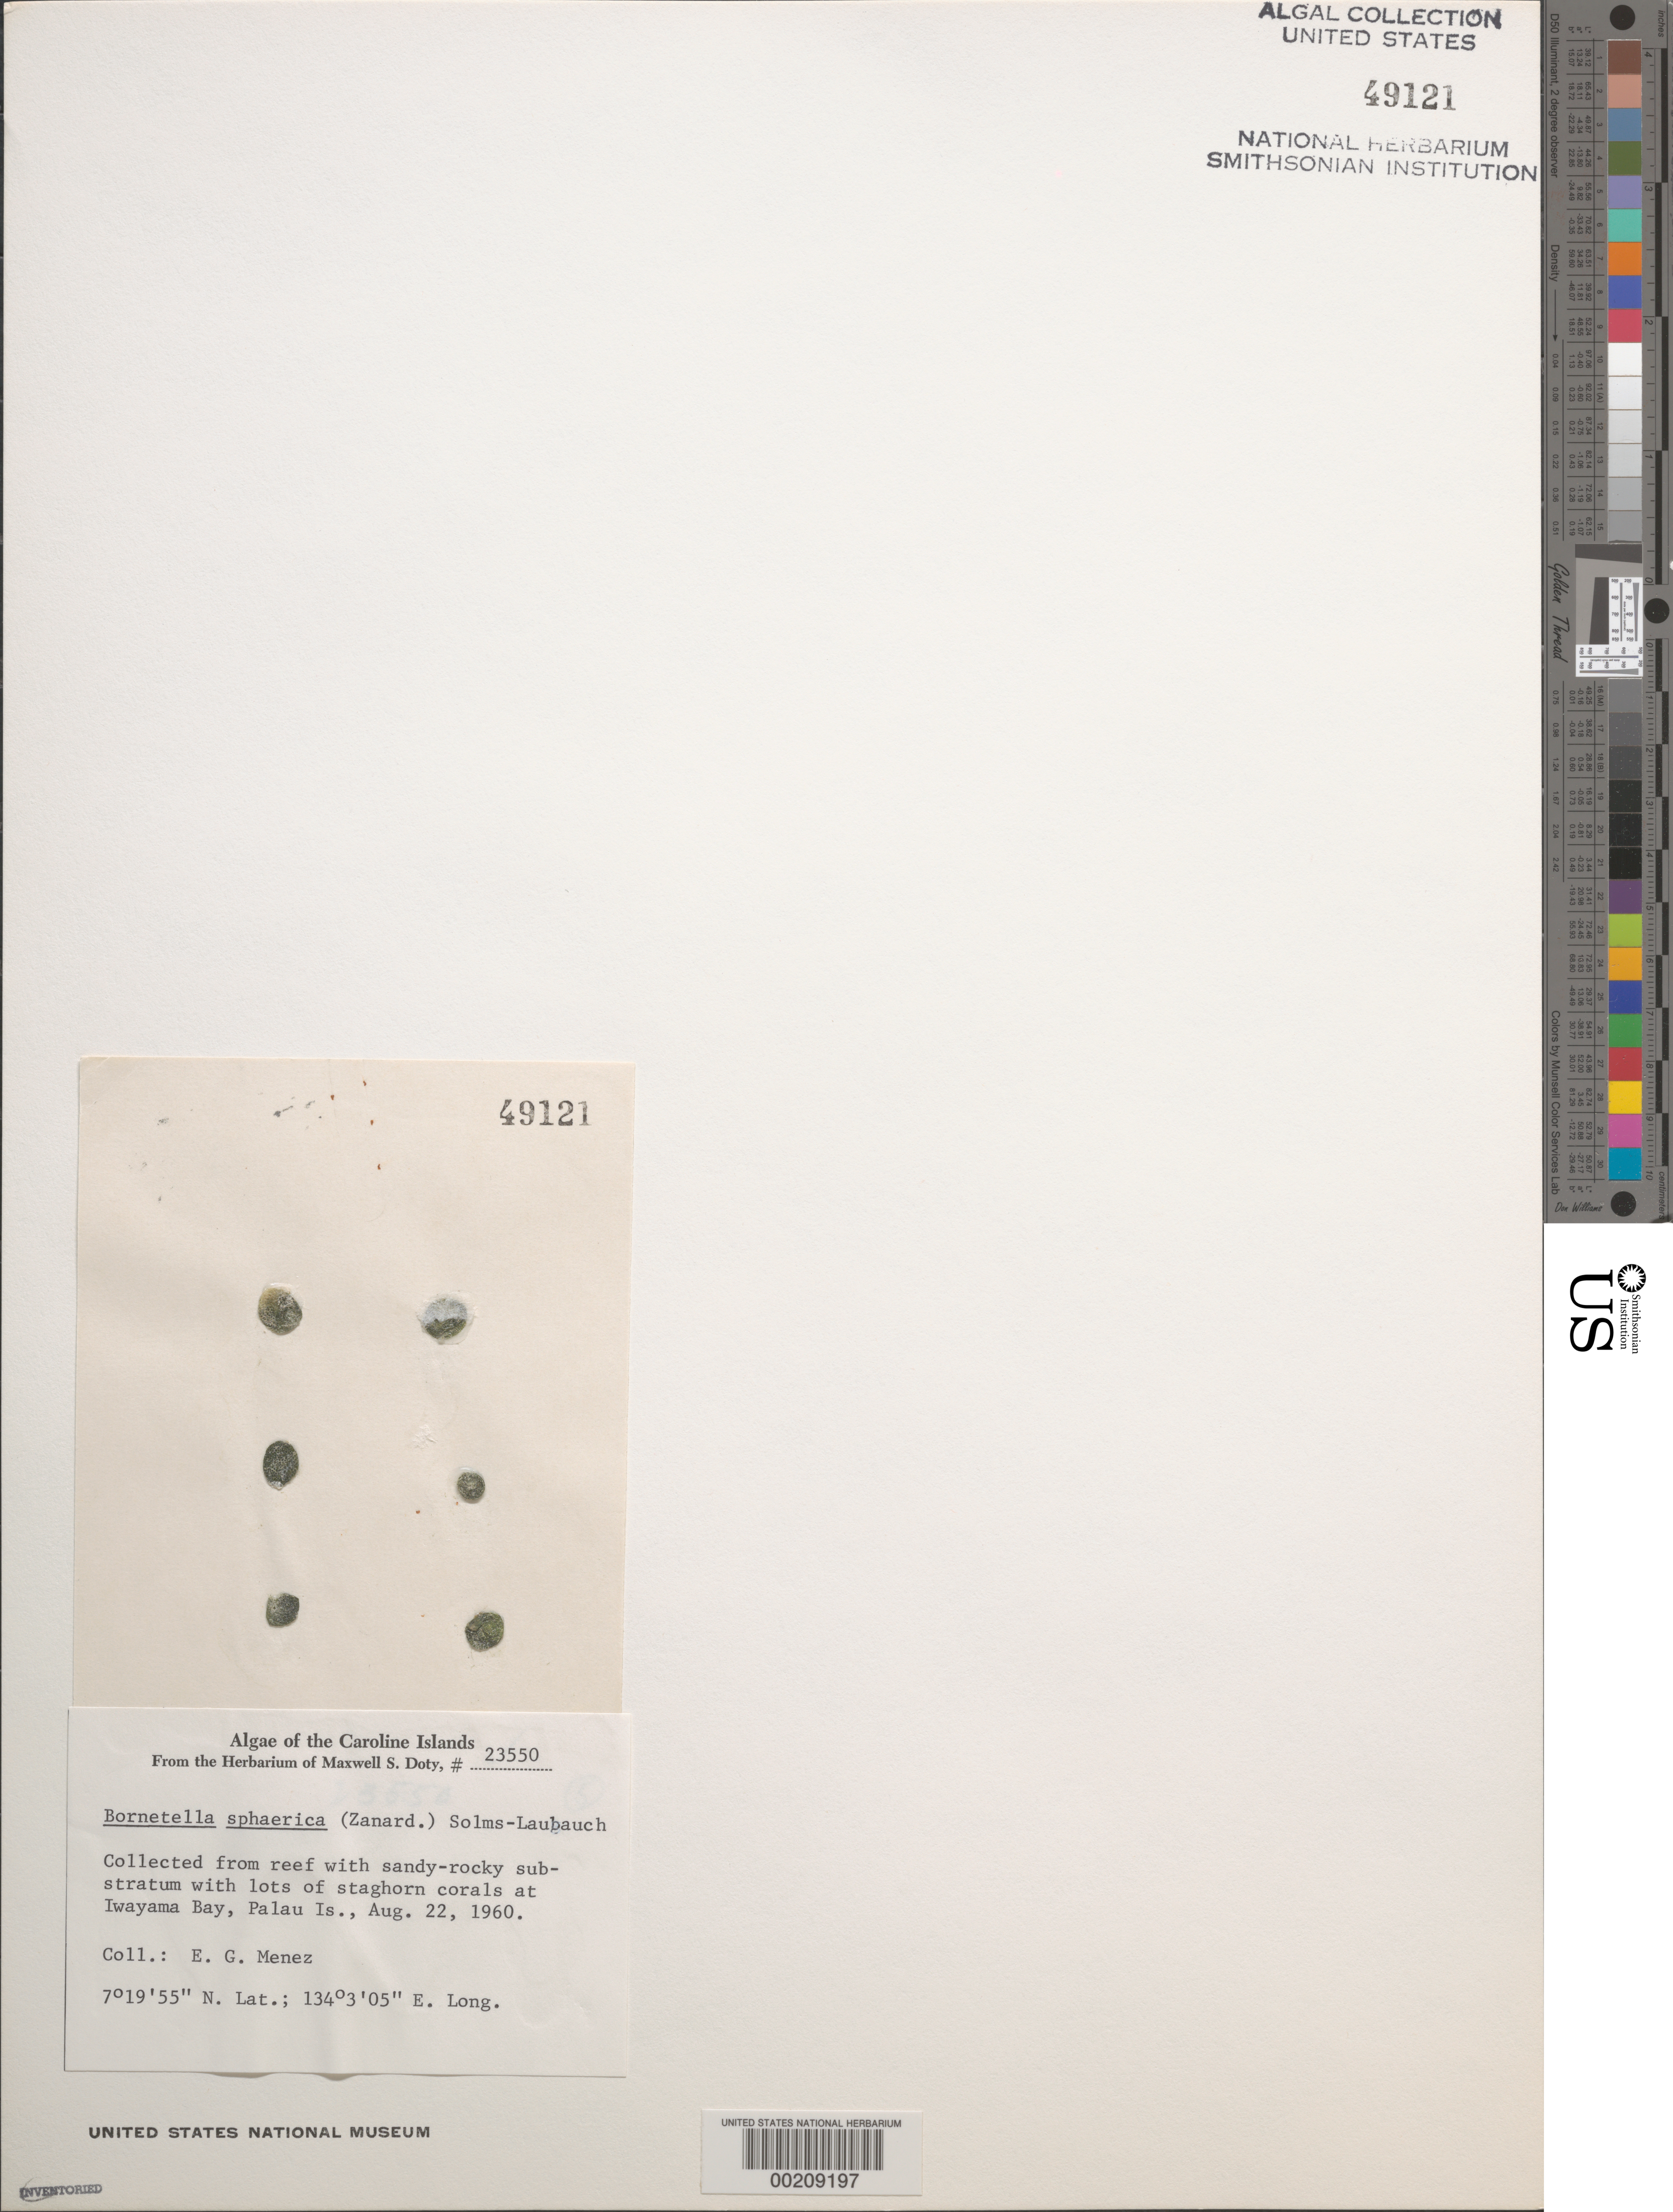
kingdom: Plantae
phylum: Chlorophyta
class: Ulvophyceae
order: Dasycladales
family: Dasycladaceae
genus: Bornetella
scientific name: Bornetella sphaerica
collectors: Meñez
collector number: MSD 23550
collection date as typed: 22 Aug 1960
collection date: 1960-08-22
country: Palau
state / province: Koror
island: Oreor (Koror)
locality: Iwayama Bay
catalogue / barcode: US 49121